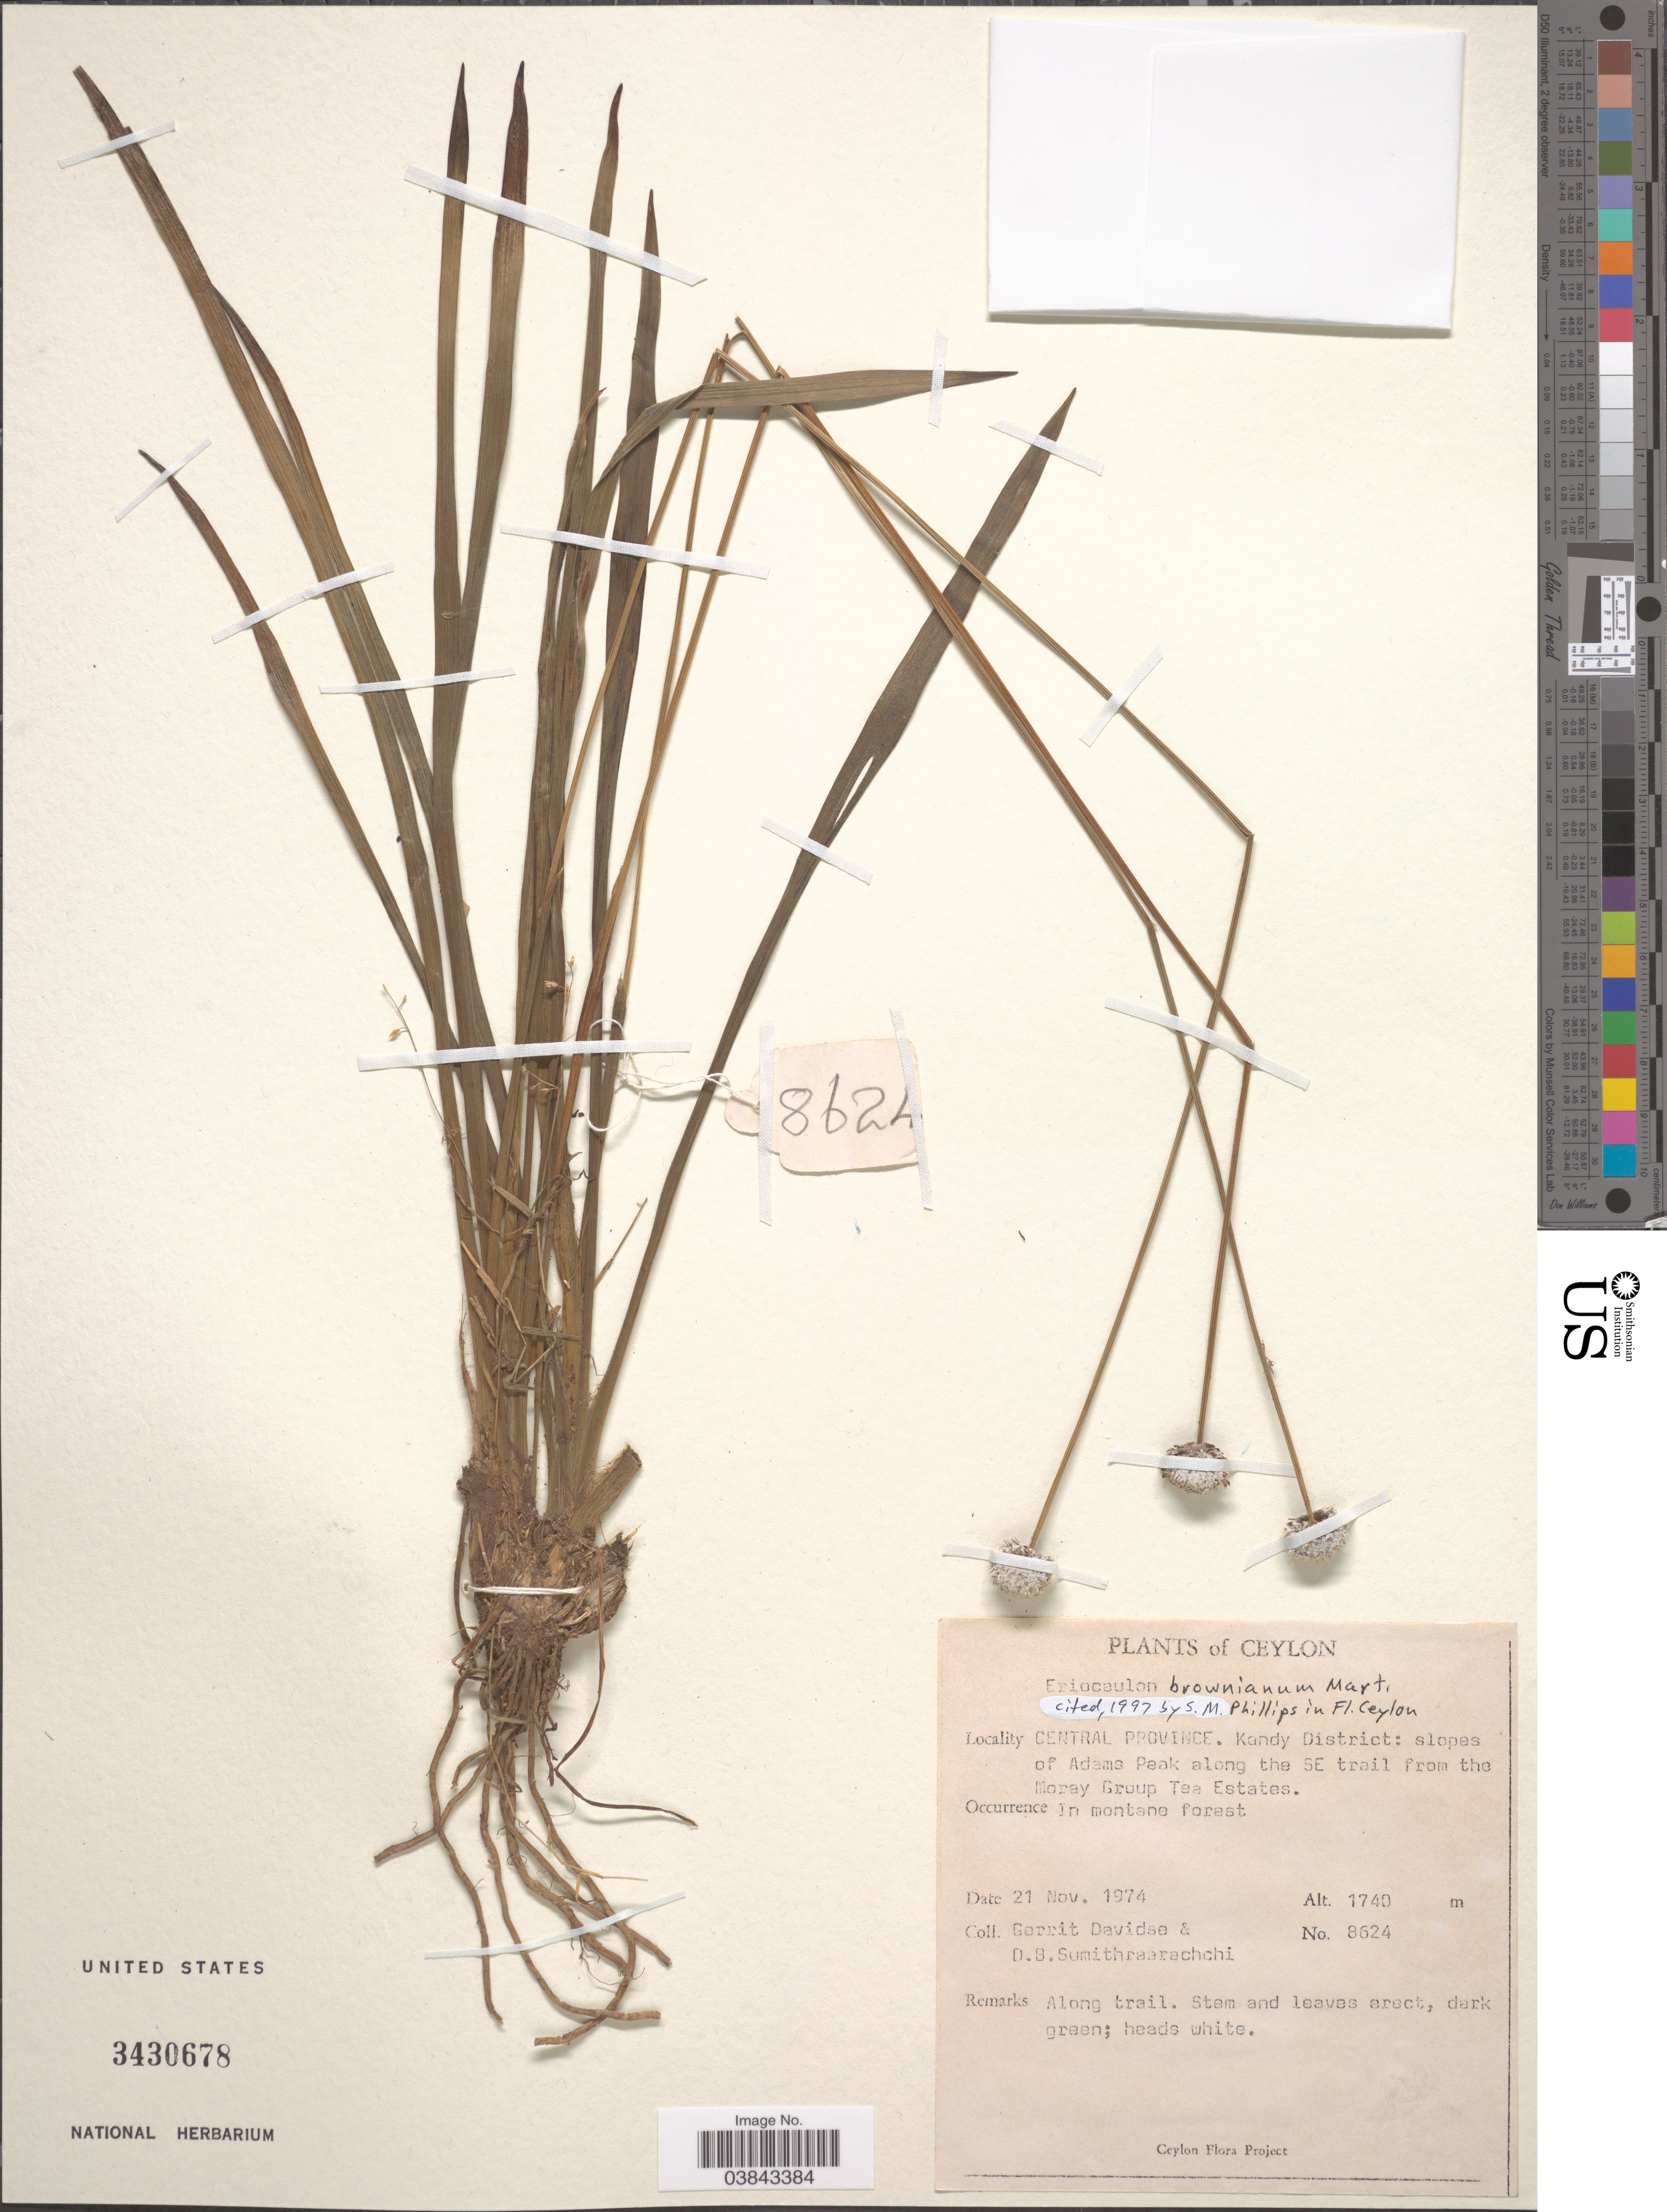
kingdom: Plantae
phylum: Tracheophyta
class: Liliopsida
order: Poales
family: Eriocaulaceae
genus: Eriocaulon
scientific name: Eriocaulon brownianum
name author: Mart.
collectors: G. Davidse & D. B. Sumithraarachchi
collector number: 8624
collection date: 1974-11-21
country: Sri Lanka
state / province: Central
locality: Ceylon. Central Province. Kandy District; slopes of Adams Peak along the SE trail from the Morey Group Tea Estates.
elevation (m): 1740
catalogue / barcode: US 3430678